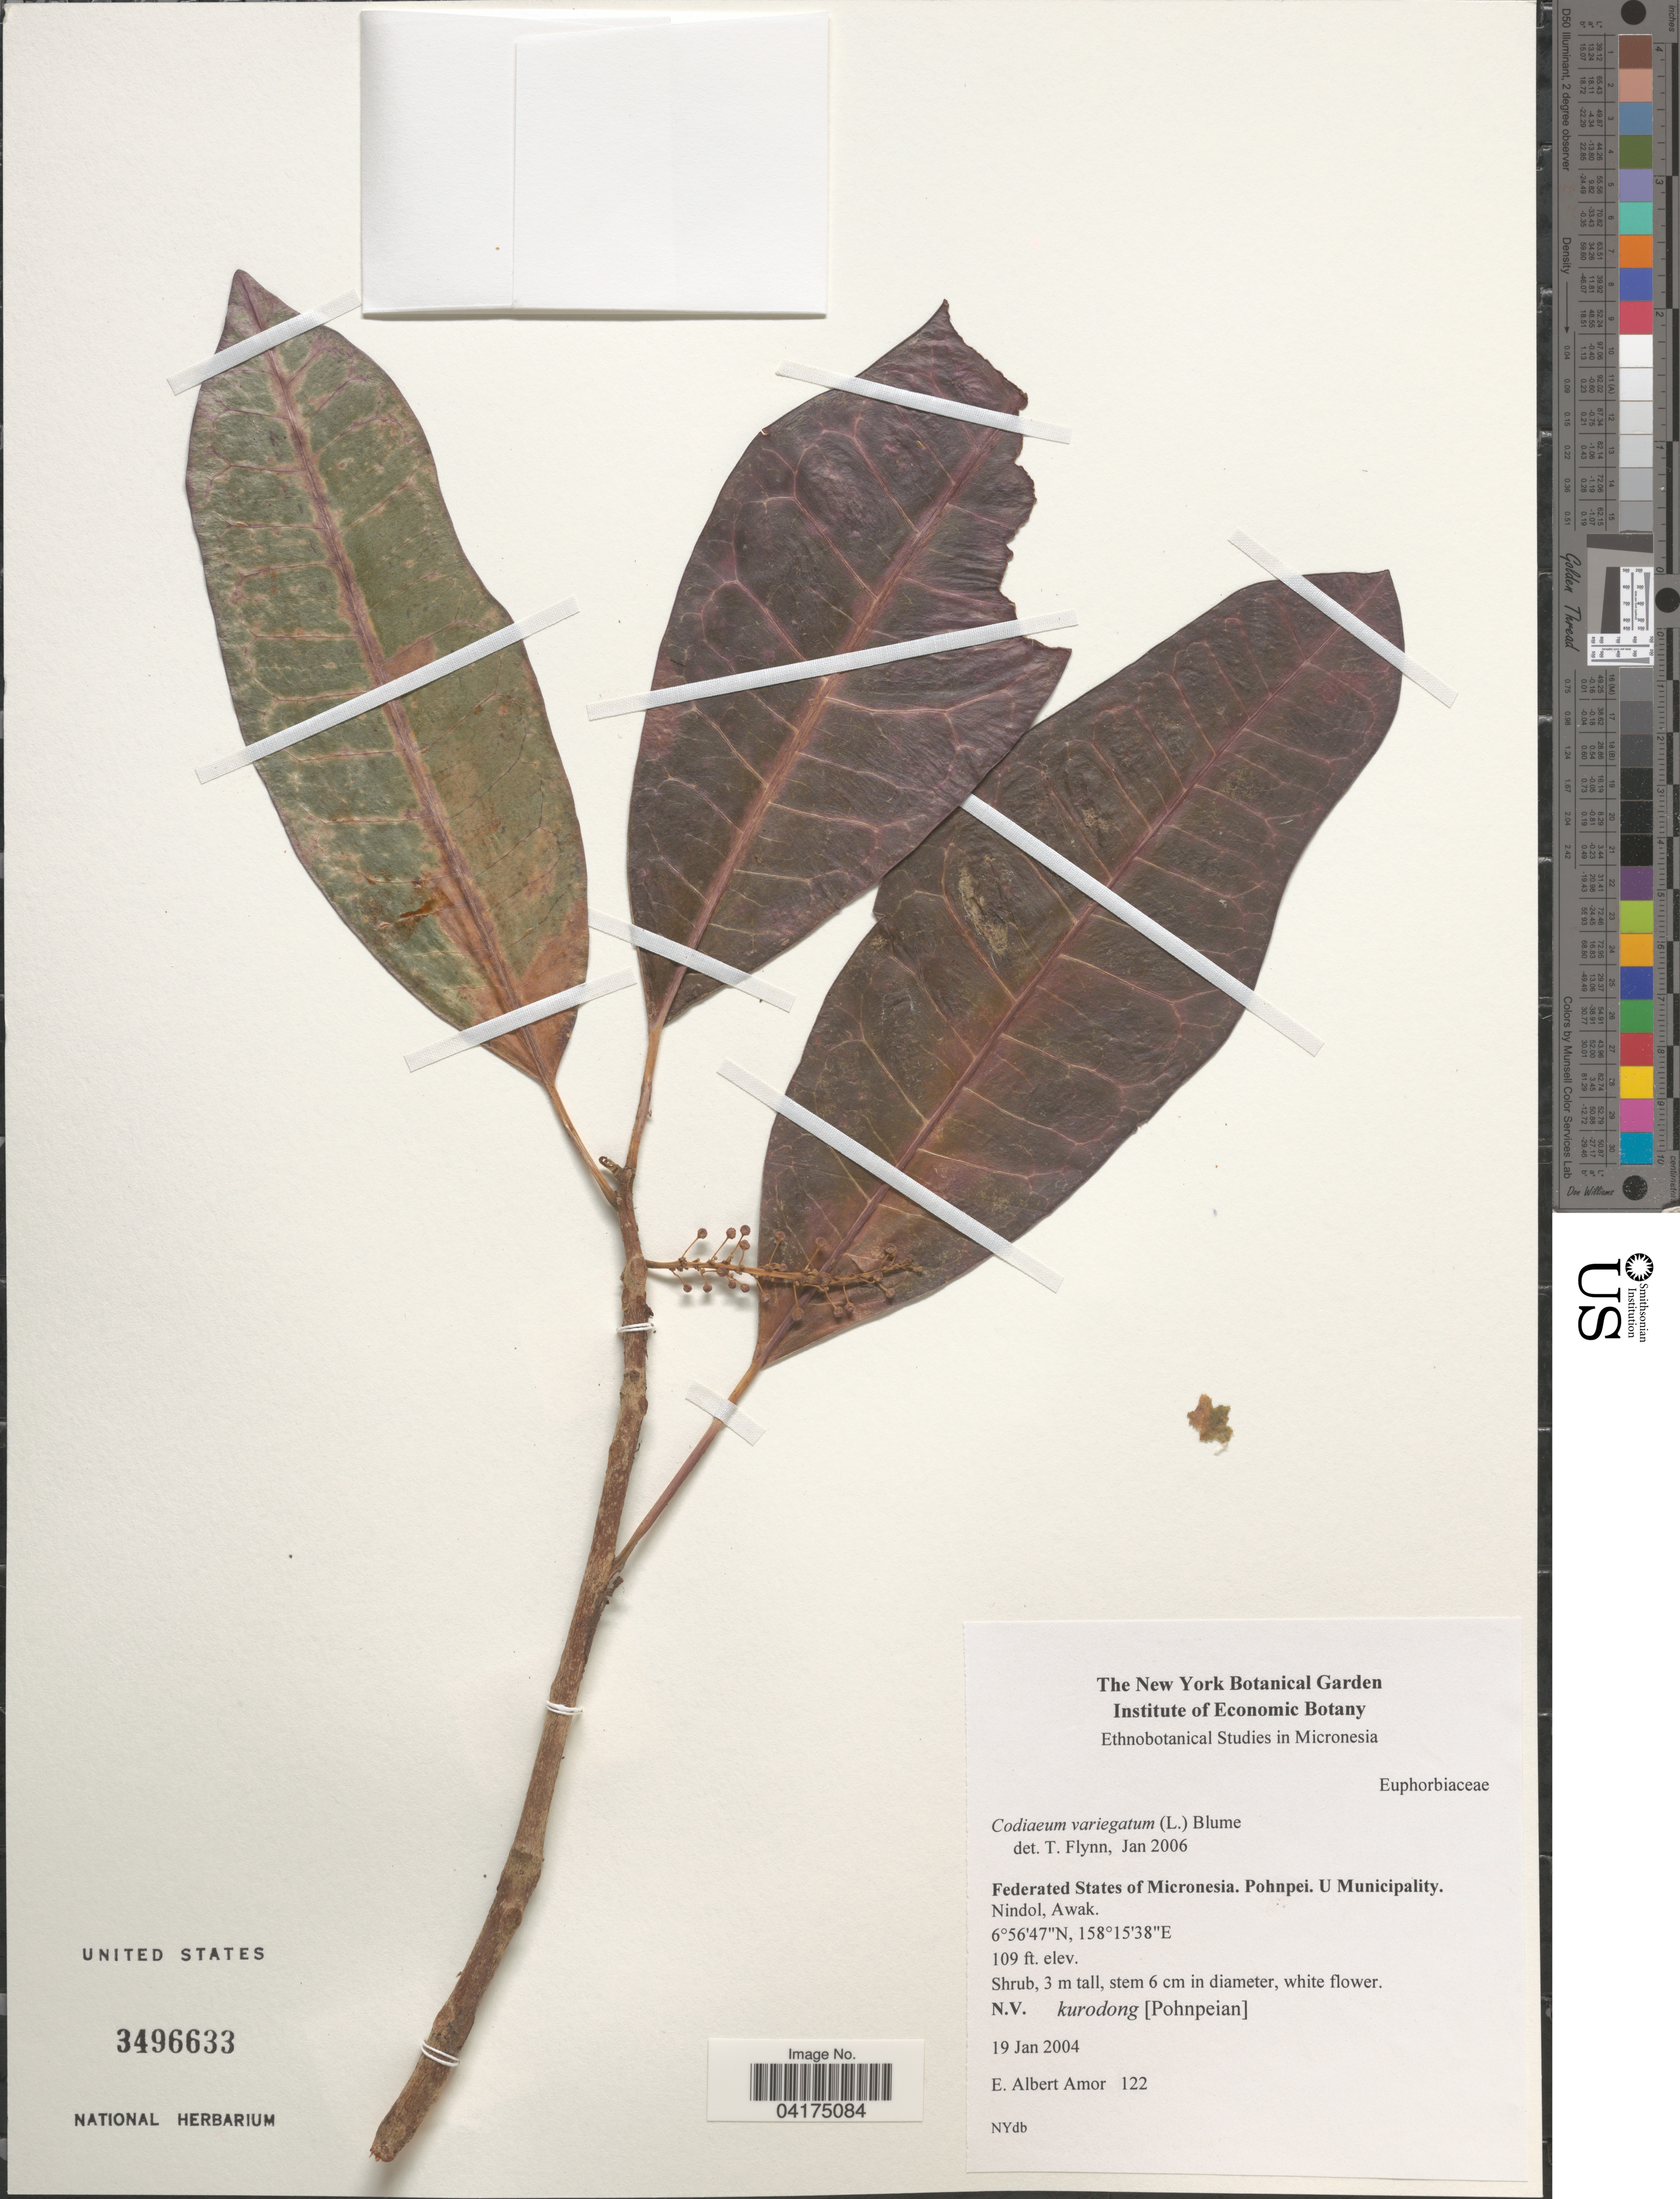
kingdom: Plantae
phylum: Tracheophyta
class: Magnoliopsida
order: Malpighiales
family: Euphorbiaceae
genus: Codiaeum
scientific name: Codiaeum variegatum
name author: (L.) Rumph. ex A. Juss.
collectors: E. A. Amor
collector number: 122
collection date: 2004-01-19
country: Micronesia, Federated States of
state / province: Pohnpei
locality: U Municipality. Nindol, Awak.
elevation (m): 33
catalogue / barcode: US 3496633